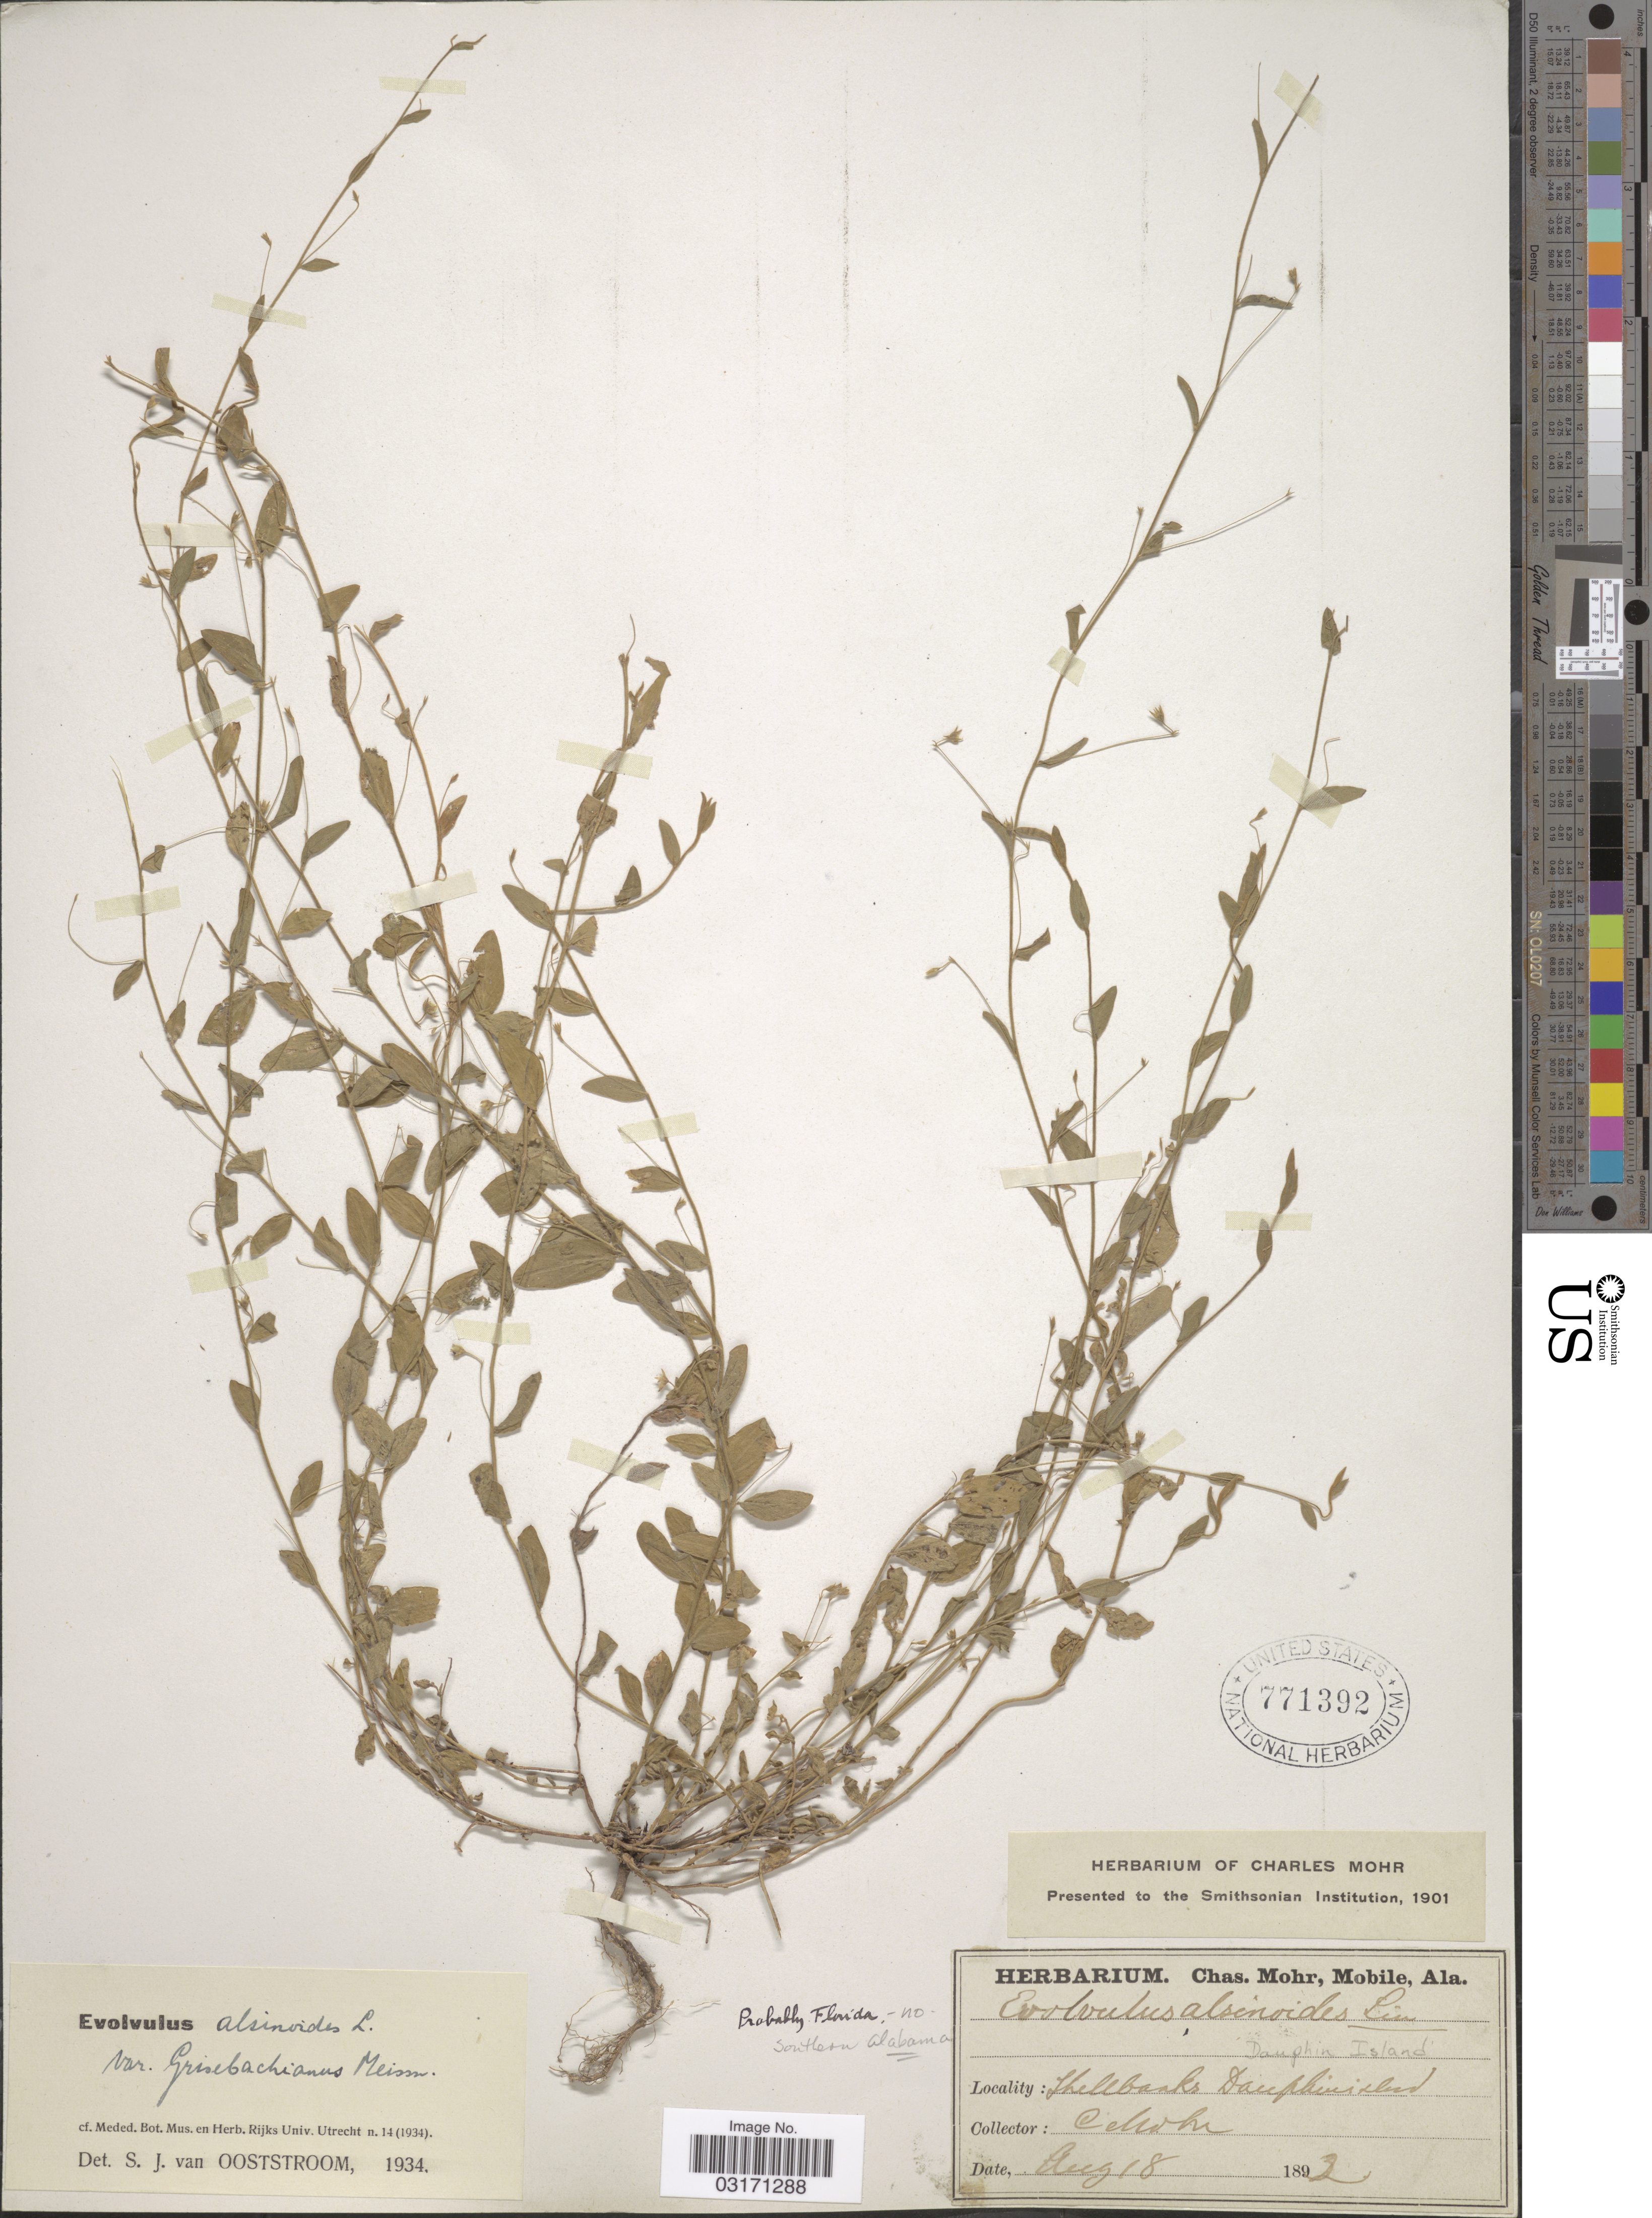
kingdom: Plantae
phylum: Tracheophyta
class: Magnoliopsida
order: Solanales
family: Convolvulaceae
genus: Evolvulus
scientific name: Evolvulus alsinoides var. grisebachianus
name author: Meisn.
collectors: Mohr, C. T. (herbarium)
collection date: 1892-08-18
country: United States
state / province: Alabama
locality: Southern Alabama. Shellbanks Dauphin Island.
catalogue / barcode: US 771392